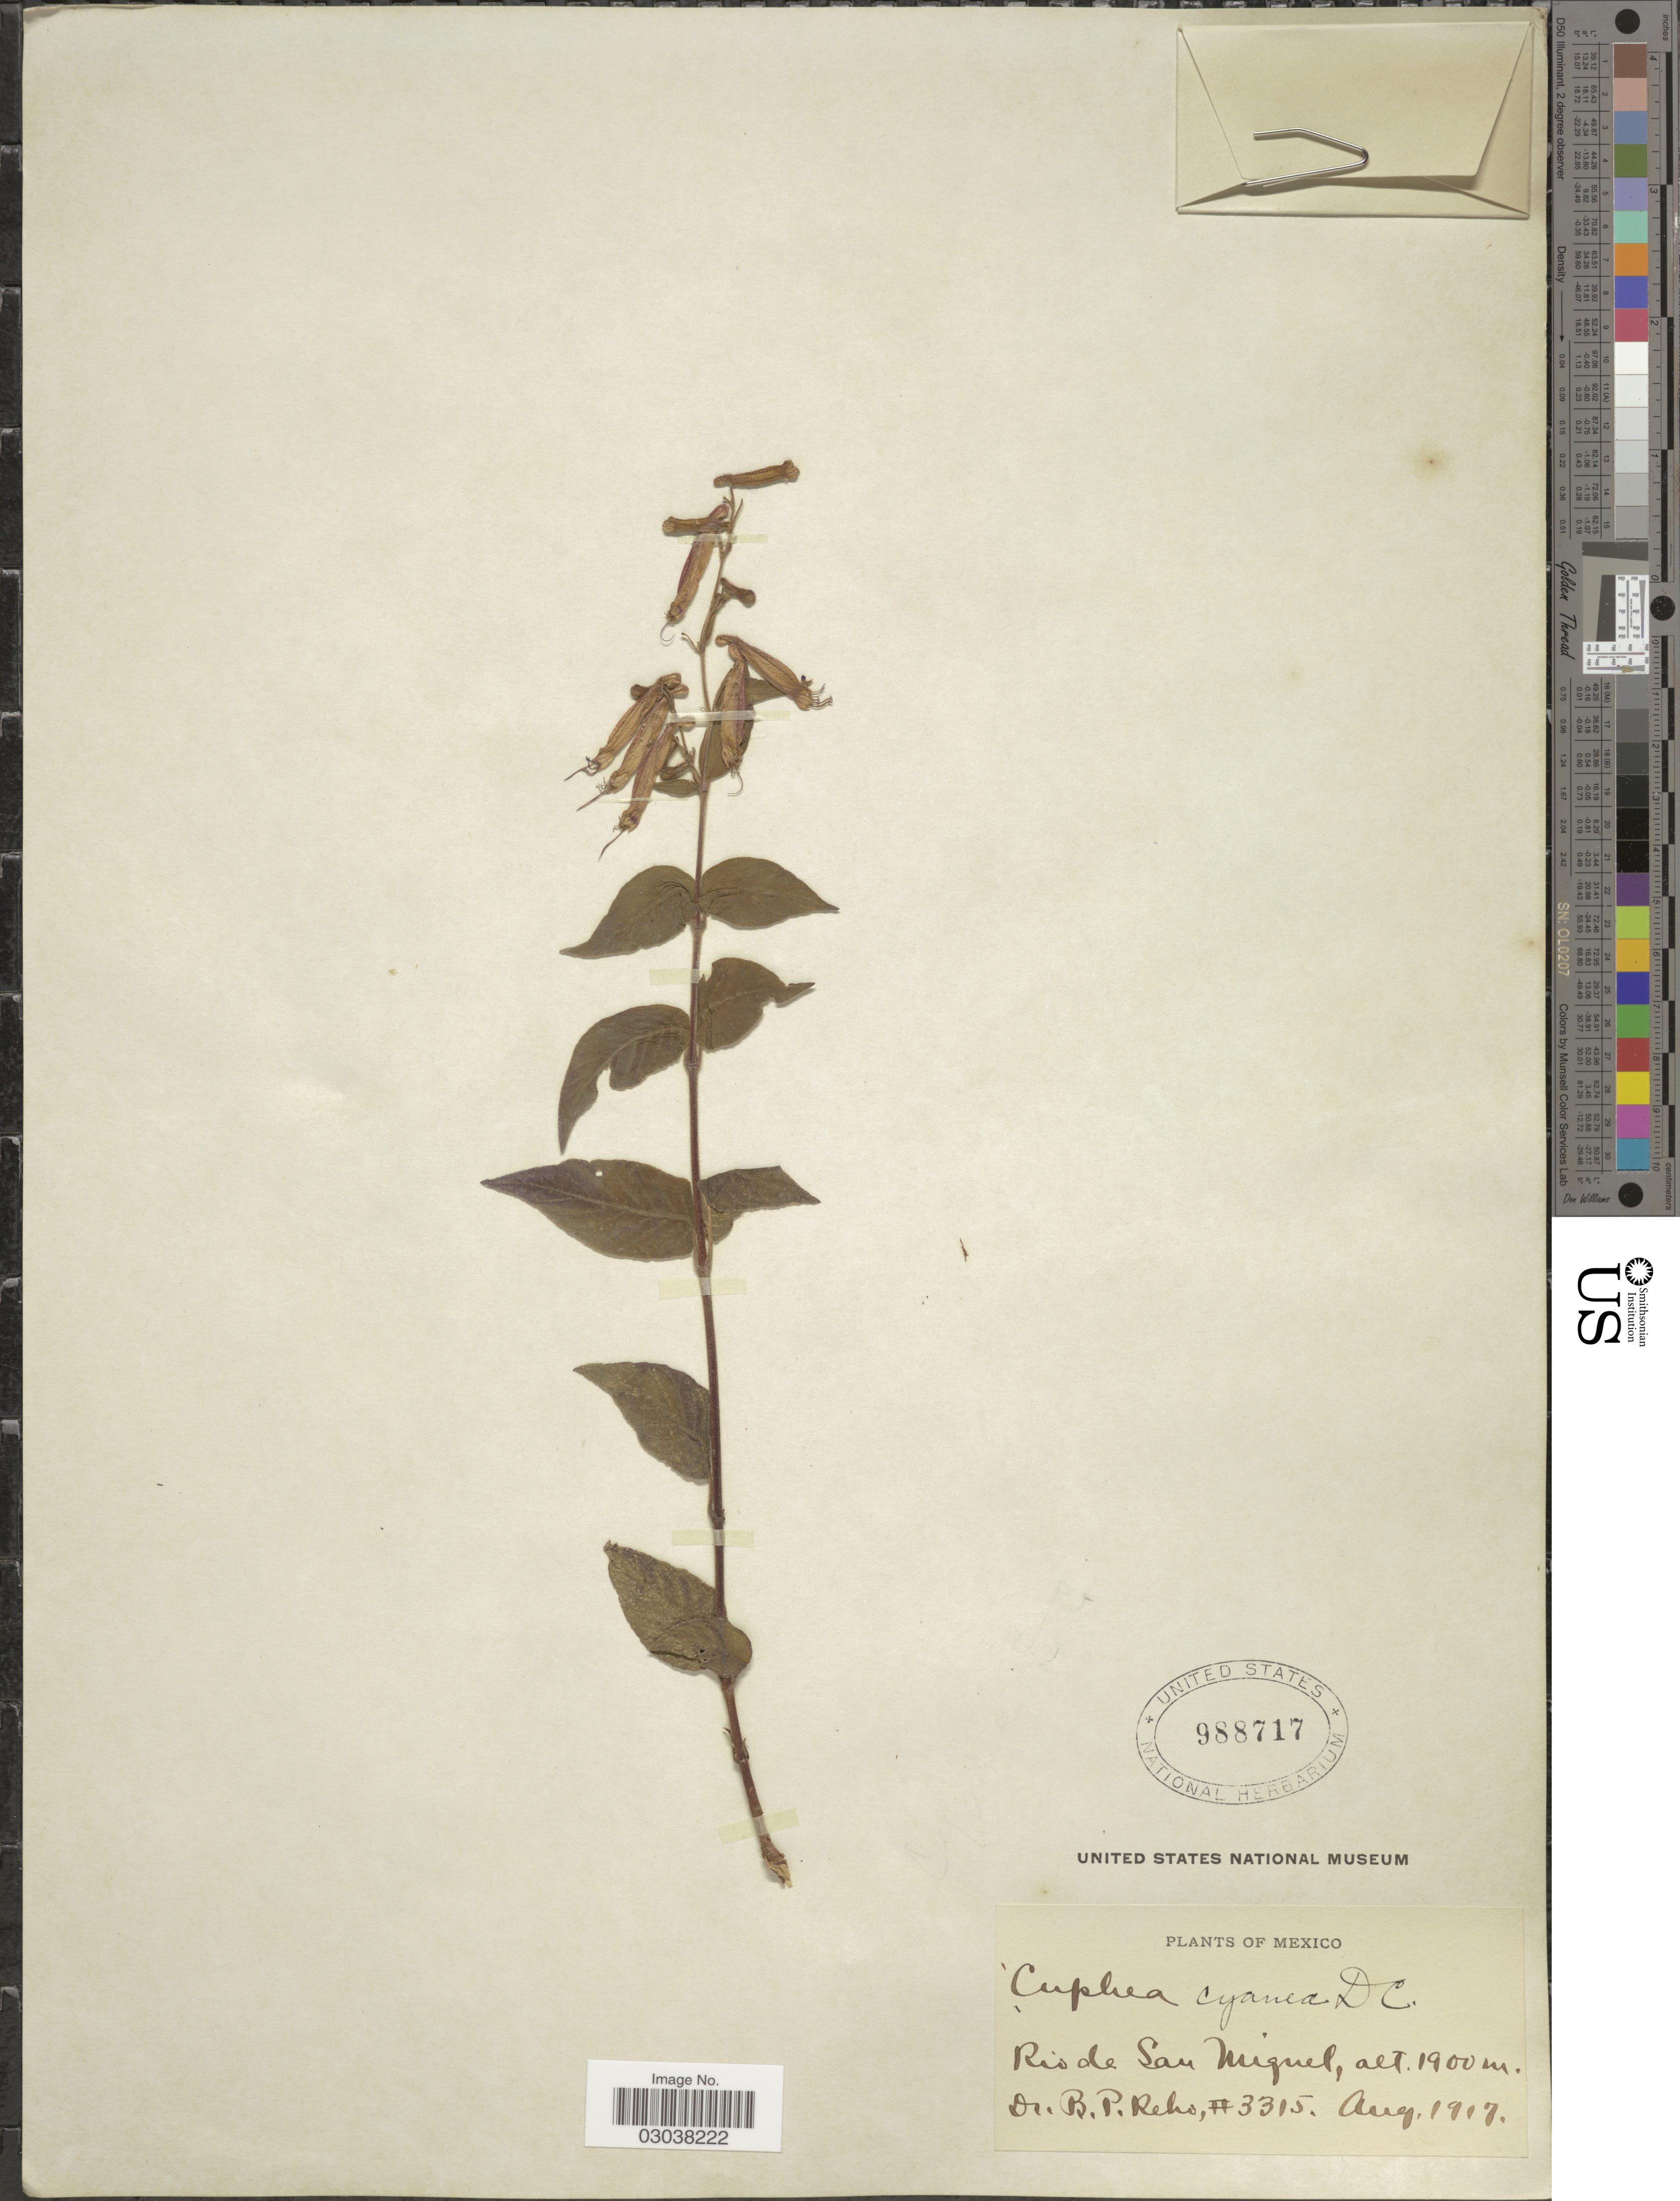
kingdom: Plantae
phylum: Tracheophyta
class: Magnoliopsida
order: Myrtales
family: Lythraceae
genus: Cuphea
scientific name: Cuphea cyanea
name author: DC.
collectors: B. P. Reko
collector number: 3315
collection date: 1917-08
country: Mexico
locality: Rio de San Miguel.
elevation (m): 1900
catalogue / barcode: US 988717